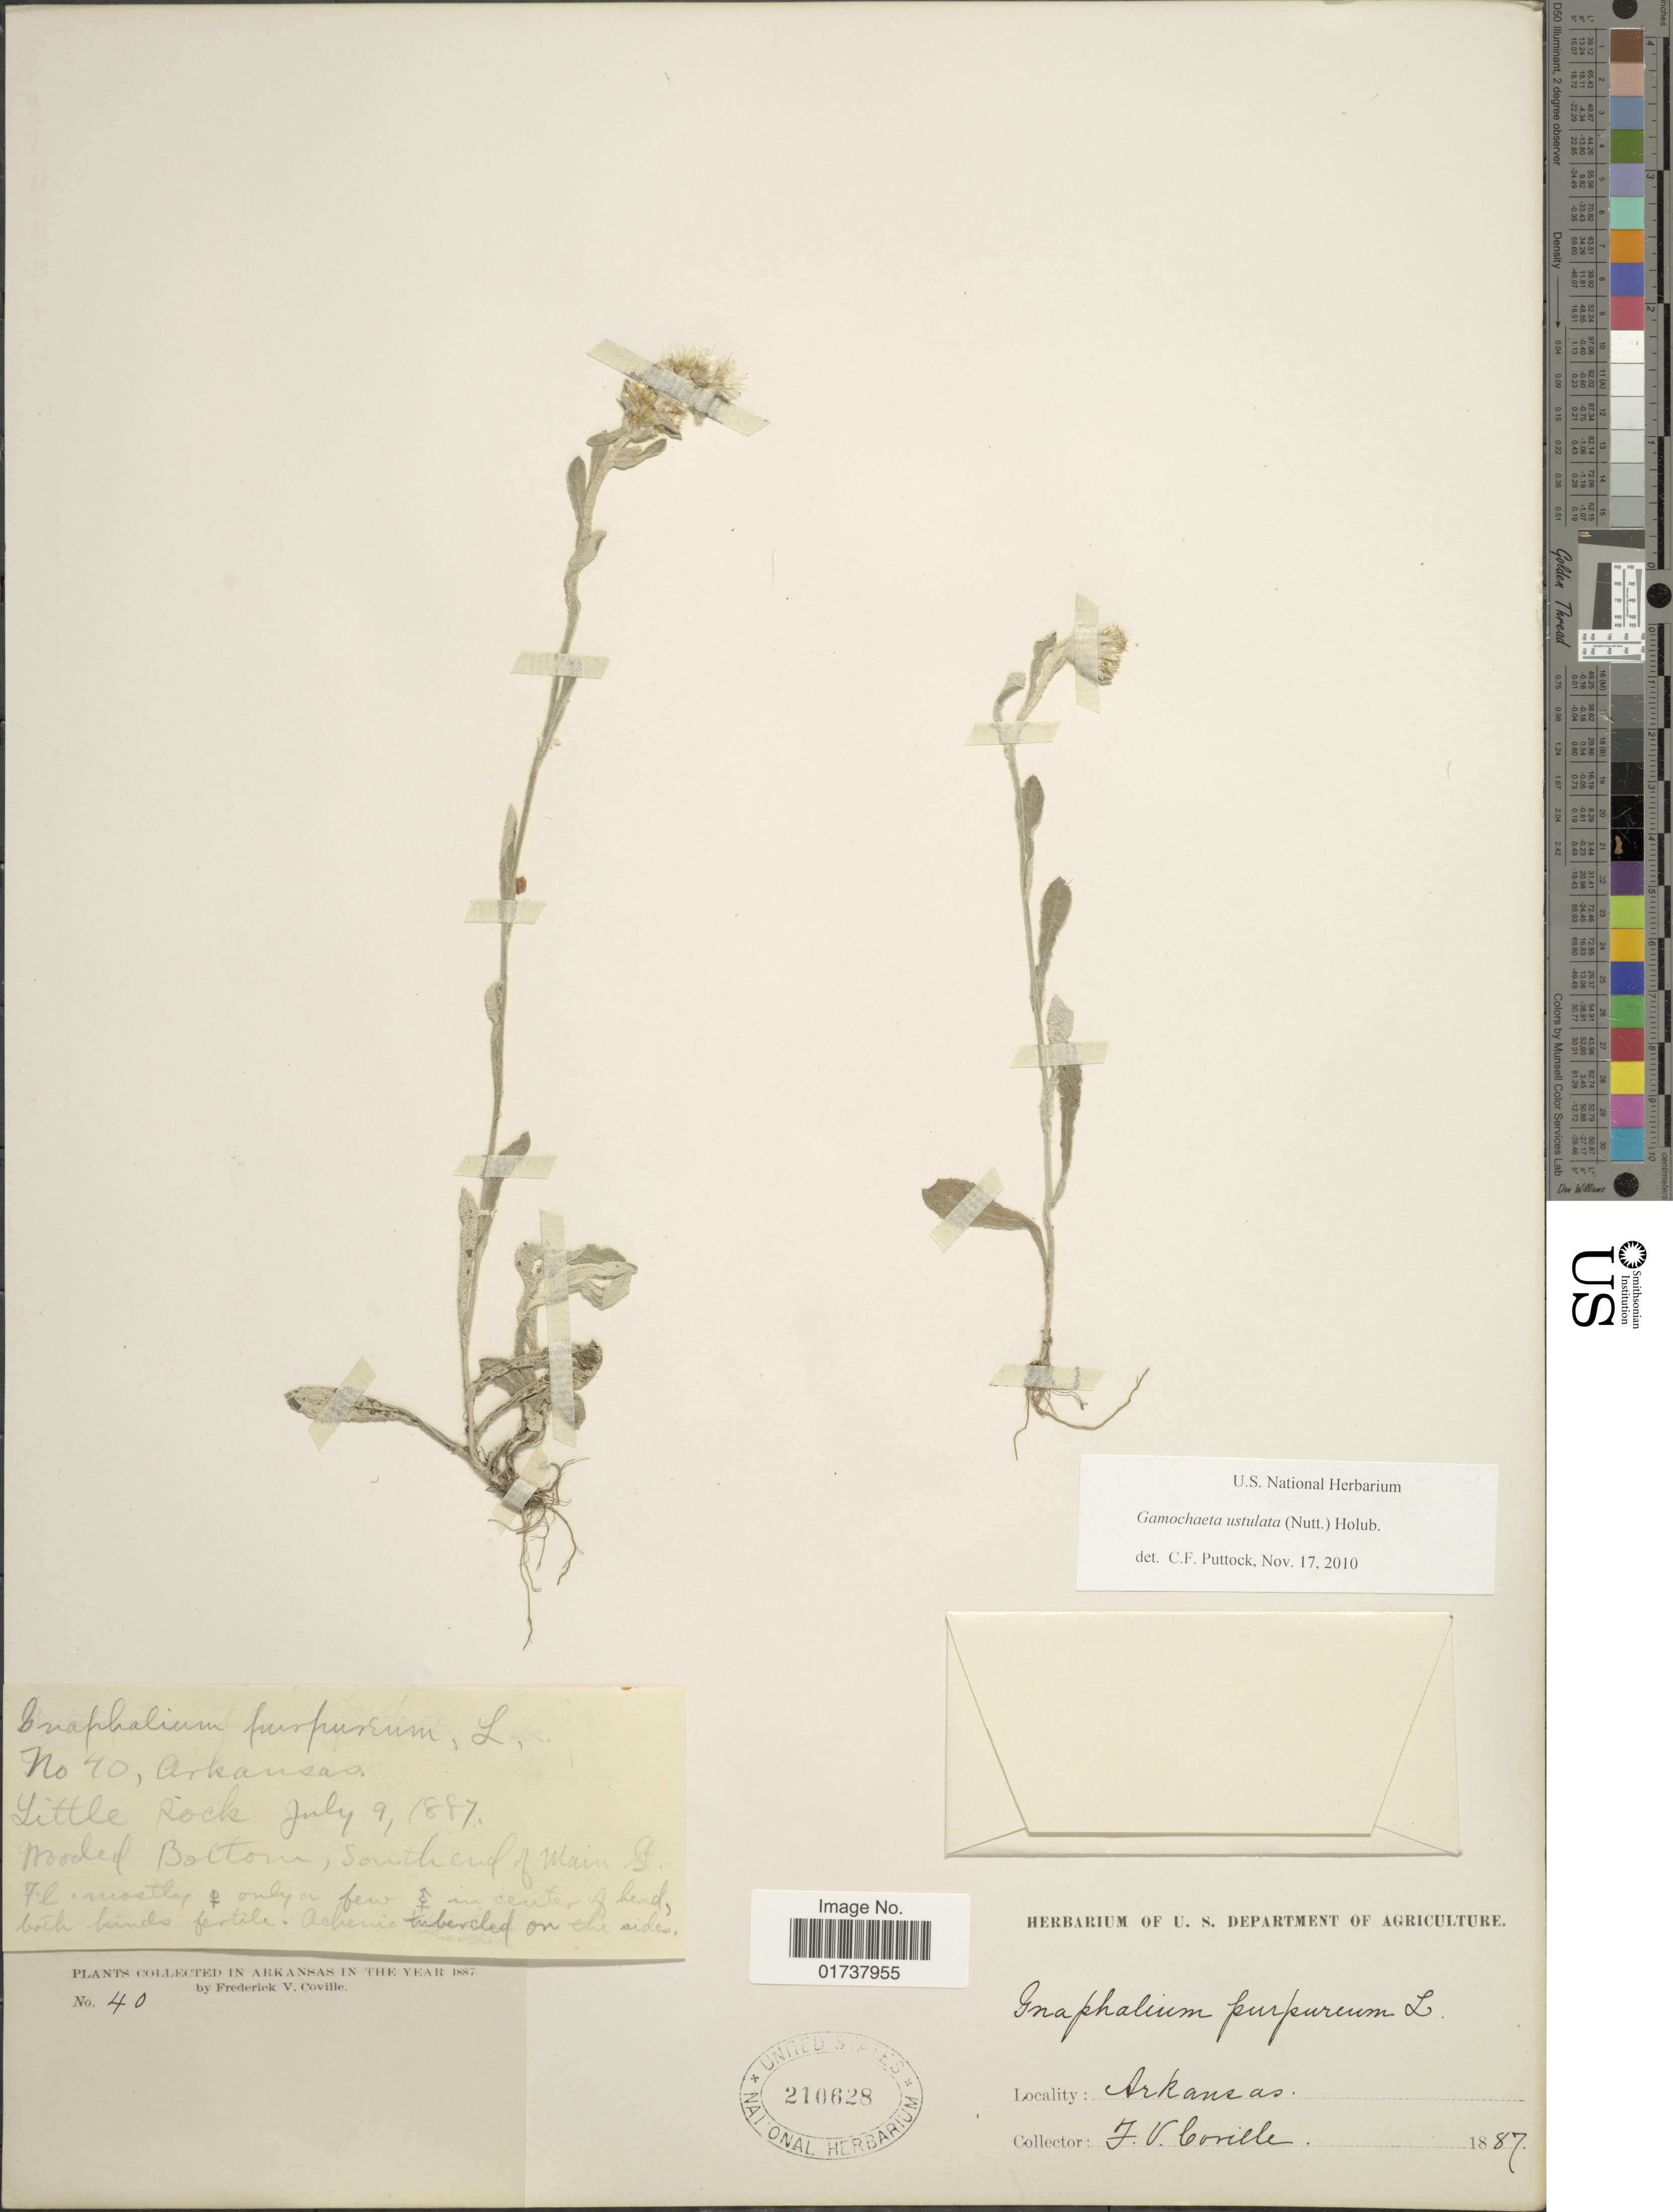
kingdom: Plantae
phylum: Tracheophyta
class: Magnoliopsida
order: Asterales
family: Asteraceae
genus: Gamochaeta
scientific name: Gamochaeta purpurea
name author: (L.) Cabrera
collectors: F. V. Coville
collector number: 40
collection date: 1887-07-09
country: United States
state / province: Arkansas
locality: Little Rock, Wooded Bottom, South end of Main St.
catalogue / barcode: US 210628